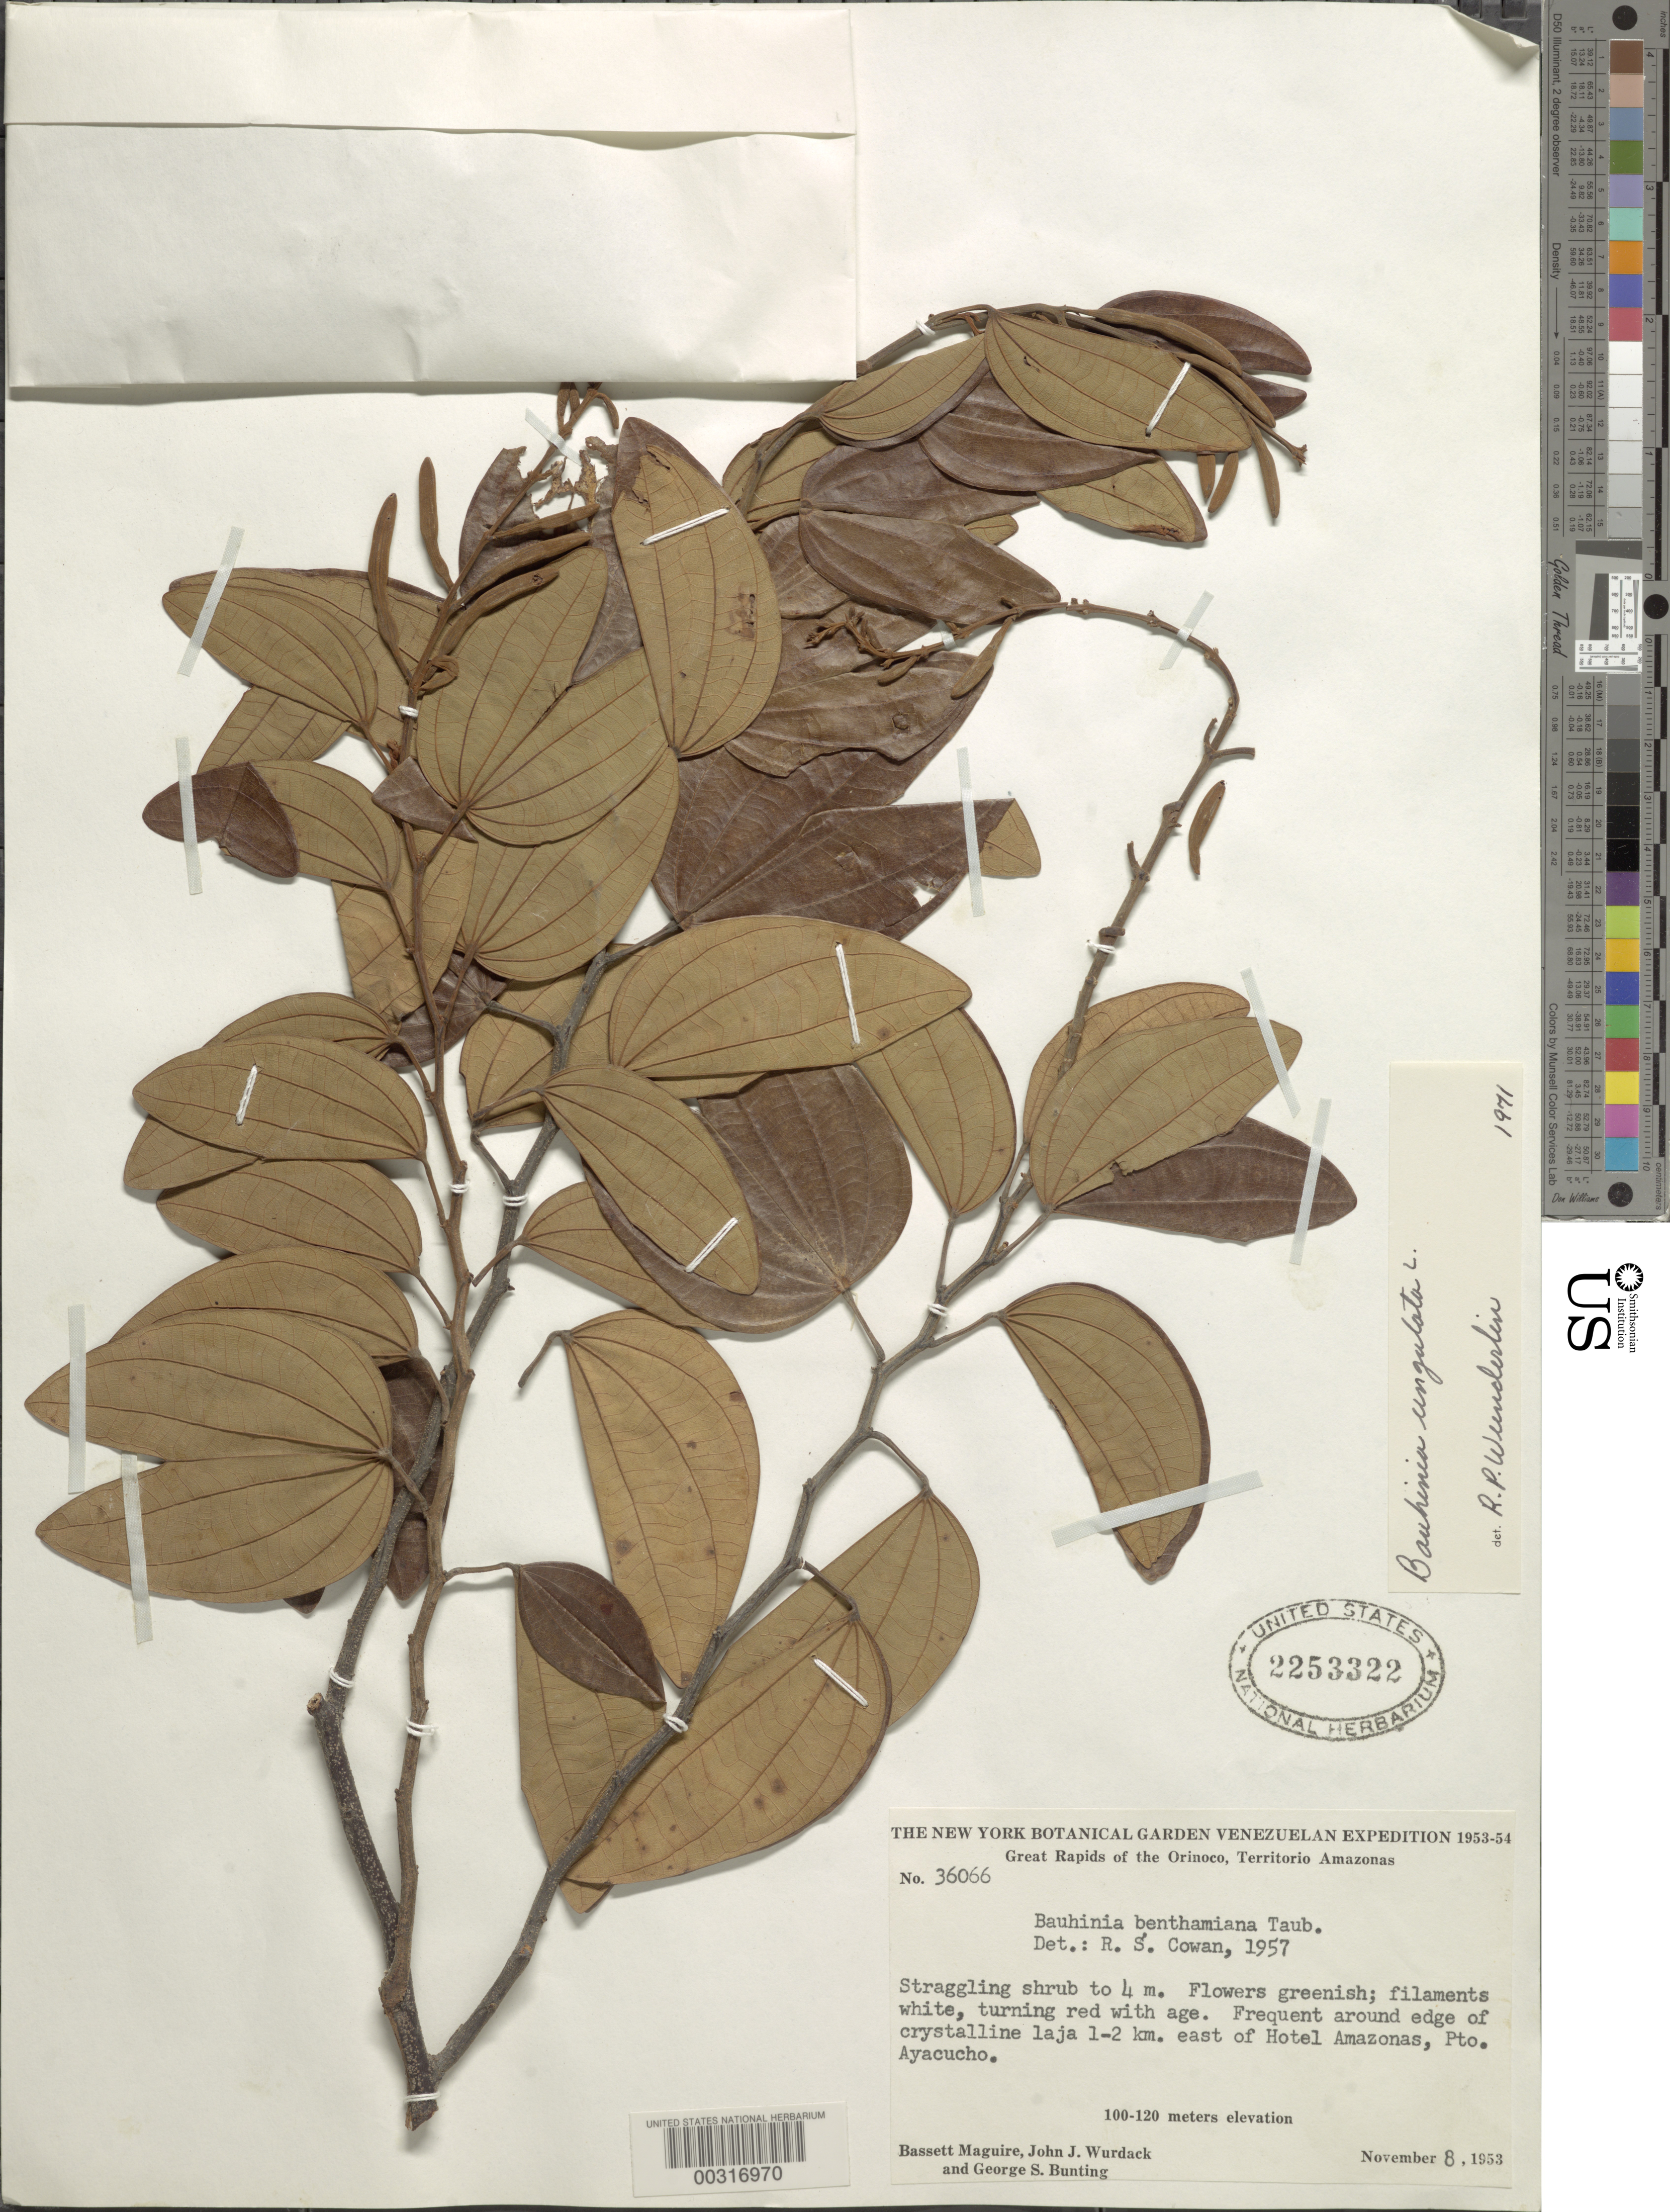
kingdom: Plantae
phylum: Tracheophyta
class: Magnoliopsida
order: Fabales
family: Fabaceae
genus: Bauhinia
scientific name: Bauhinia ungulata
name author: L.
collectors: B. Maguire, J. J. Wurdack & G. S. Bunting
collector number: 36066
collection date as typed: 08 Nov 1953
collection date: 1953-11-08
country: Venezuela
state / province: Amazonas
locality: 1-2 km E of Hotel Amazonas, Pto. Ayacucho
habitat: Around edge of crystalline laja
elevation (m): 100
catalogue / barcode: US 2253322